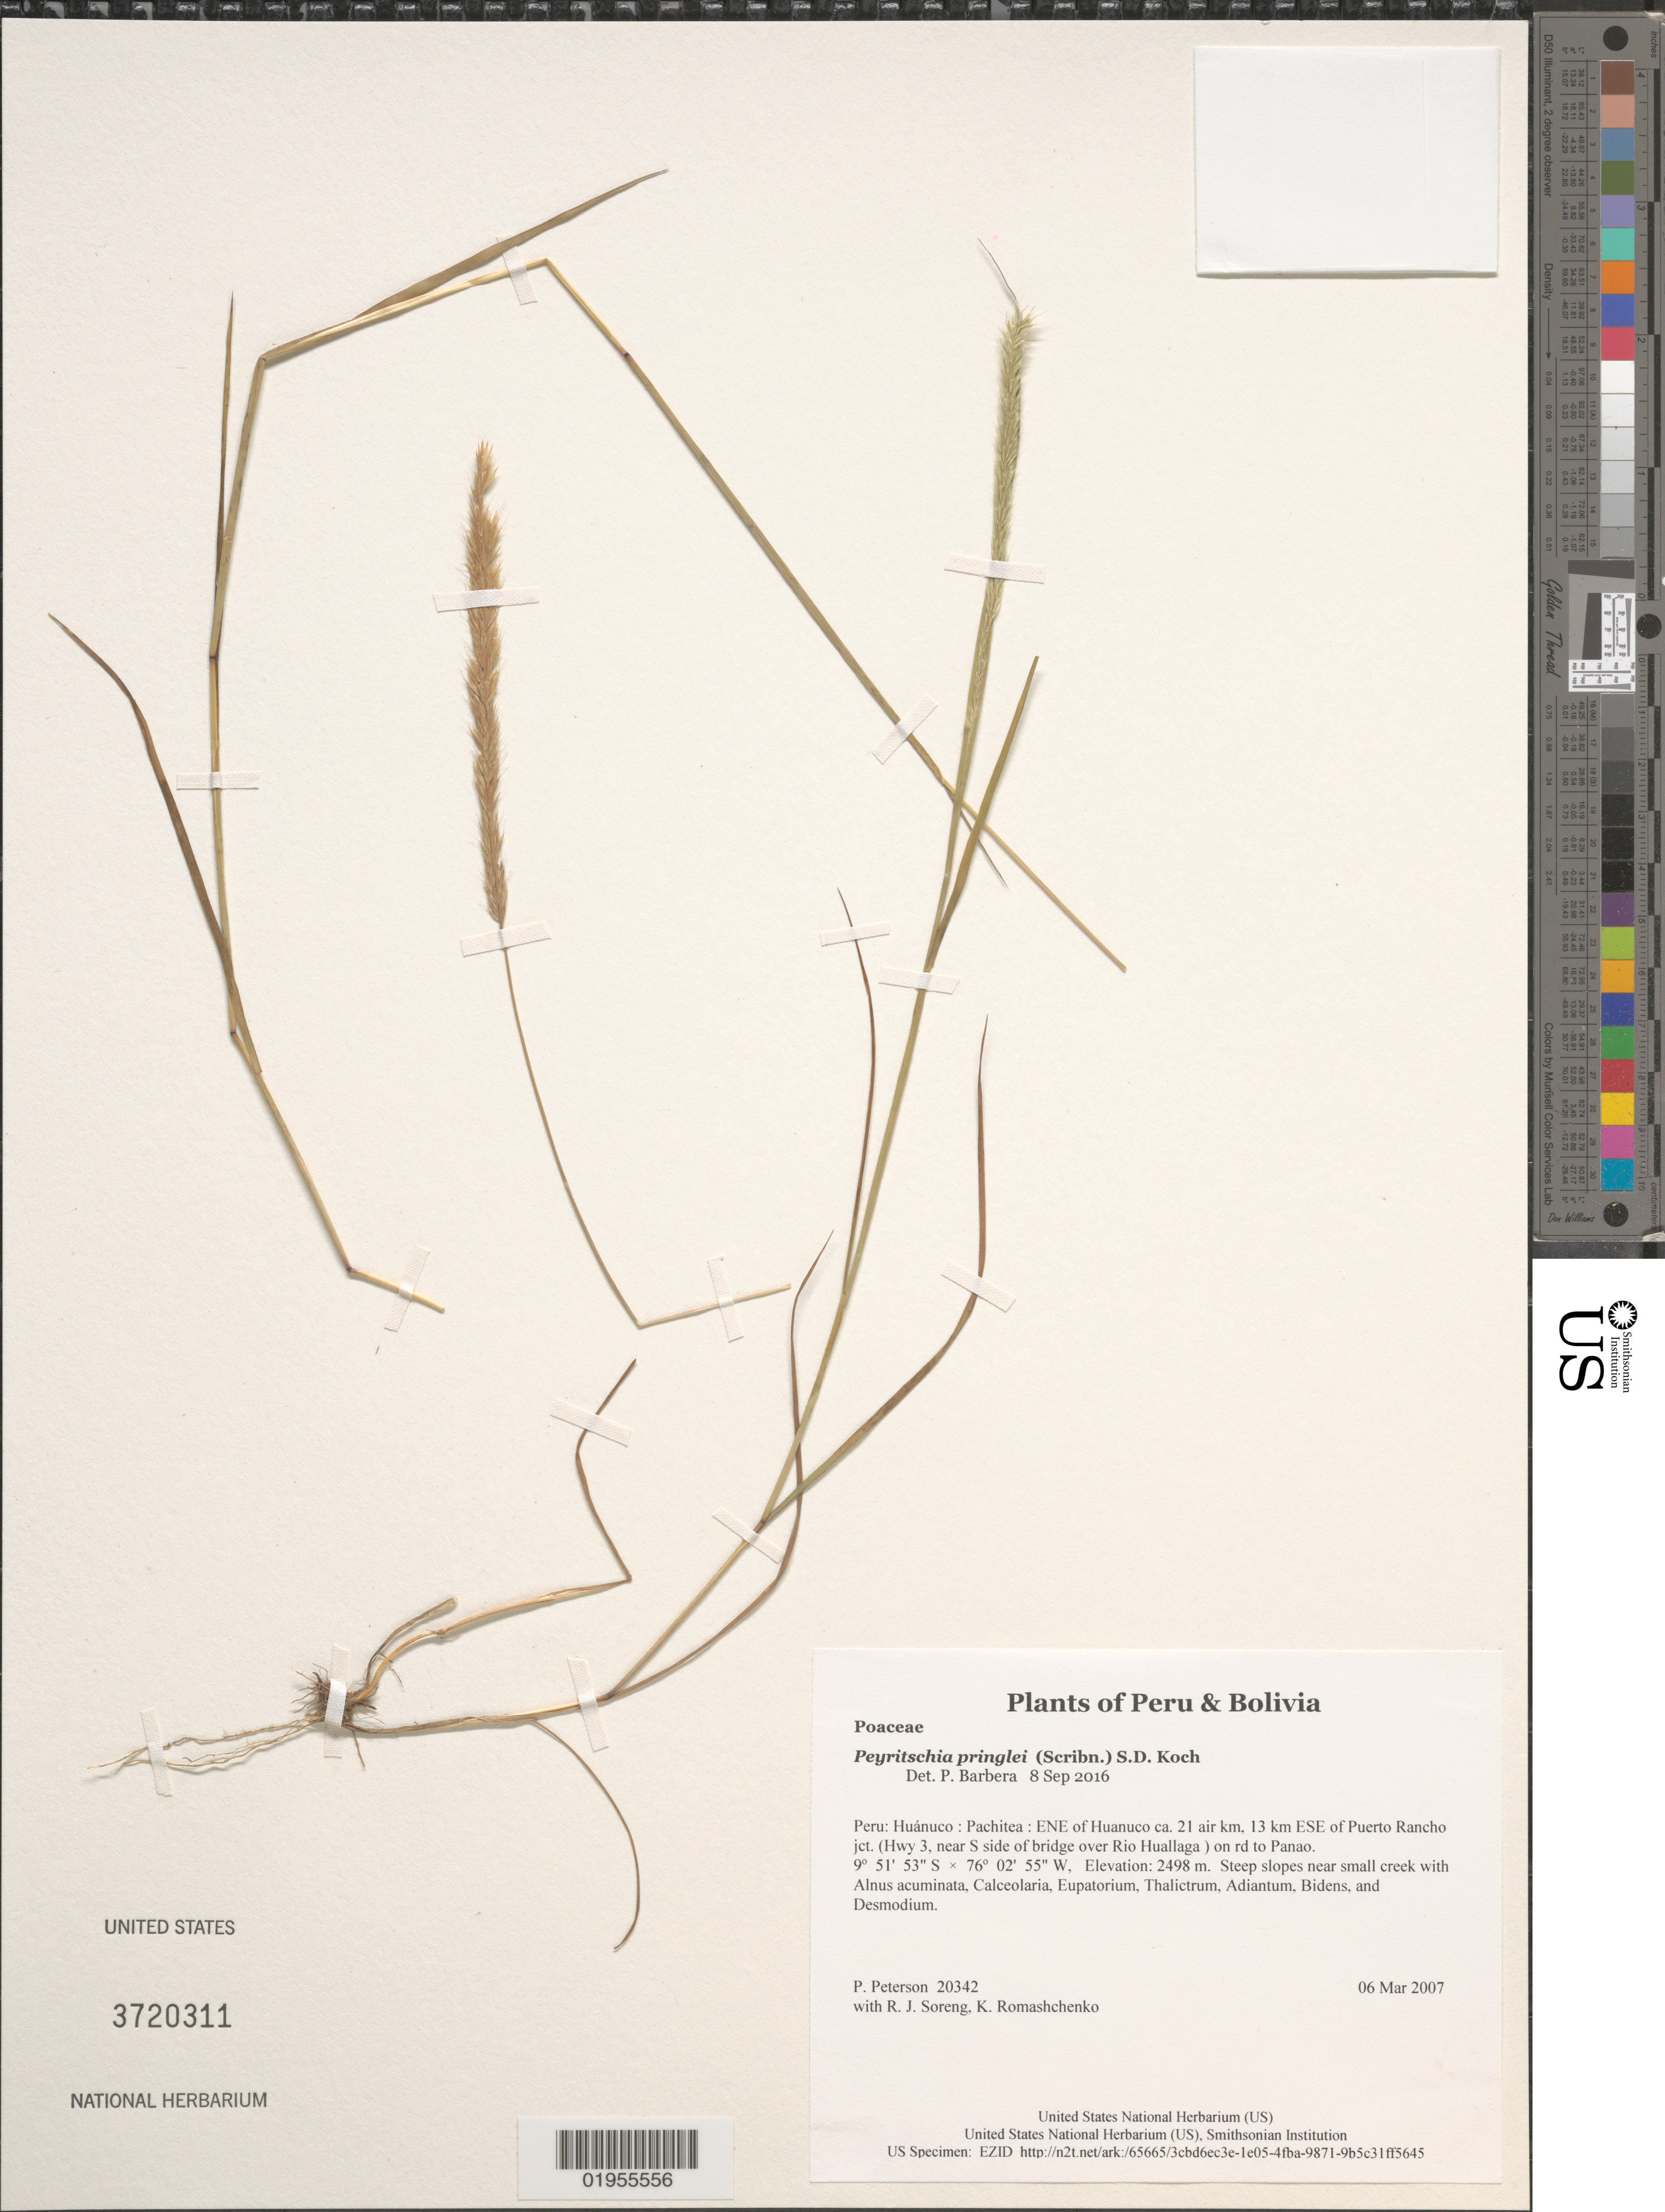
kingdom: Plantae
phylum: Tracheophyta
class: Liliopsida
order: Poales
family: Poaceae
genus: Peyritschia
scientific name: Peyritschia pringlei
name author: (Scribn.) S.D. Koch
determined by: Barberá, P.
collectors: P. M. Peterson, R. J. Soreng & K. Romashchenko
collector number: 20342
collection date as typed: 06 Mar 2007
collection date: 2007-03-06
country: Peru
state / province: Huánuco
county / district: Pachitea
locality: ENE of Huanuco ca. 21 air km, 13 km ESE of Puerto Rancho jct. (Hwy 3, near S side of bridge over Rio Huallaga ) on rd to Panao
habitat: Steep slopes near small creek with Alnus acuminata, Calceolaria, Eupatorium, Thalictrum, Adiantum, Bidens, and Desmodium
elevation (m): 2498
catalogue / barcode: US 3720311